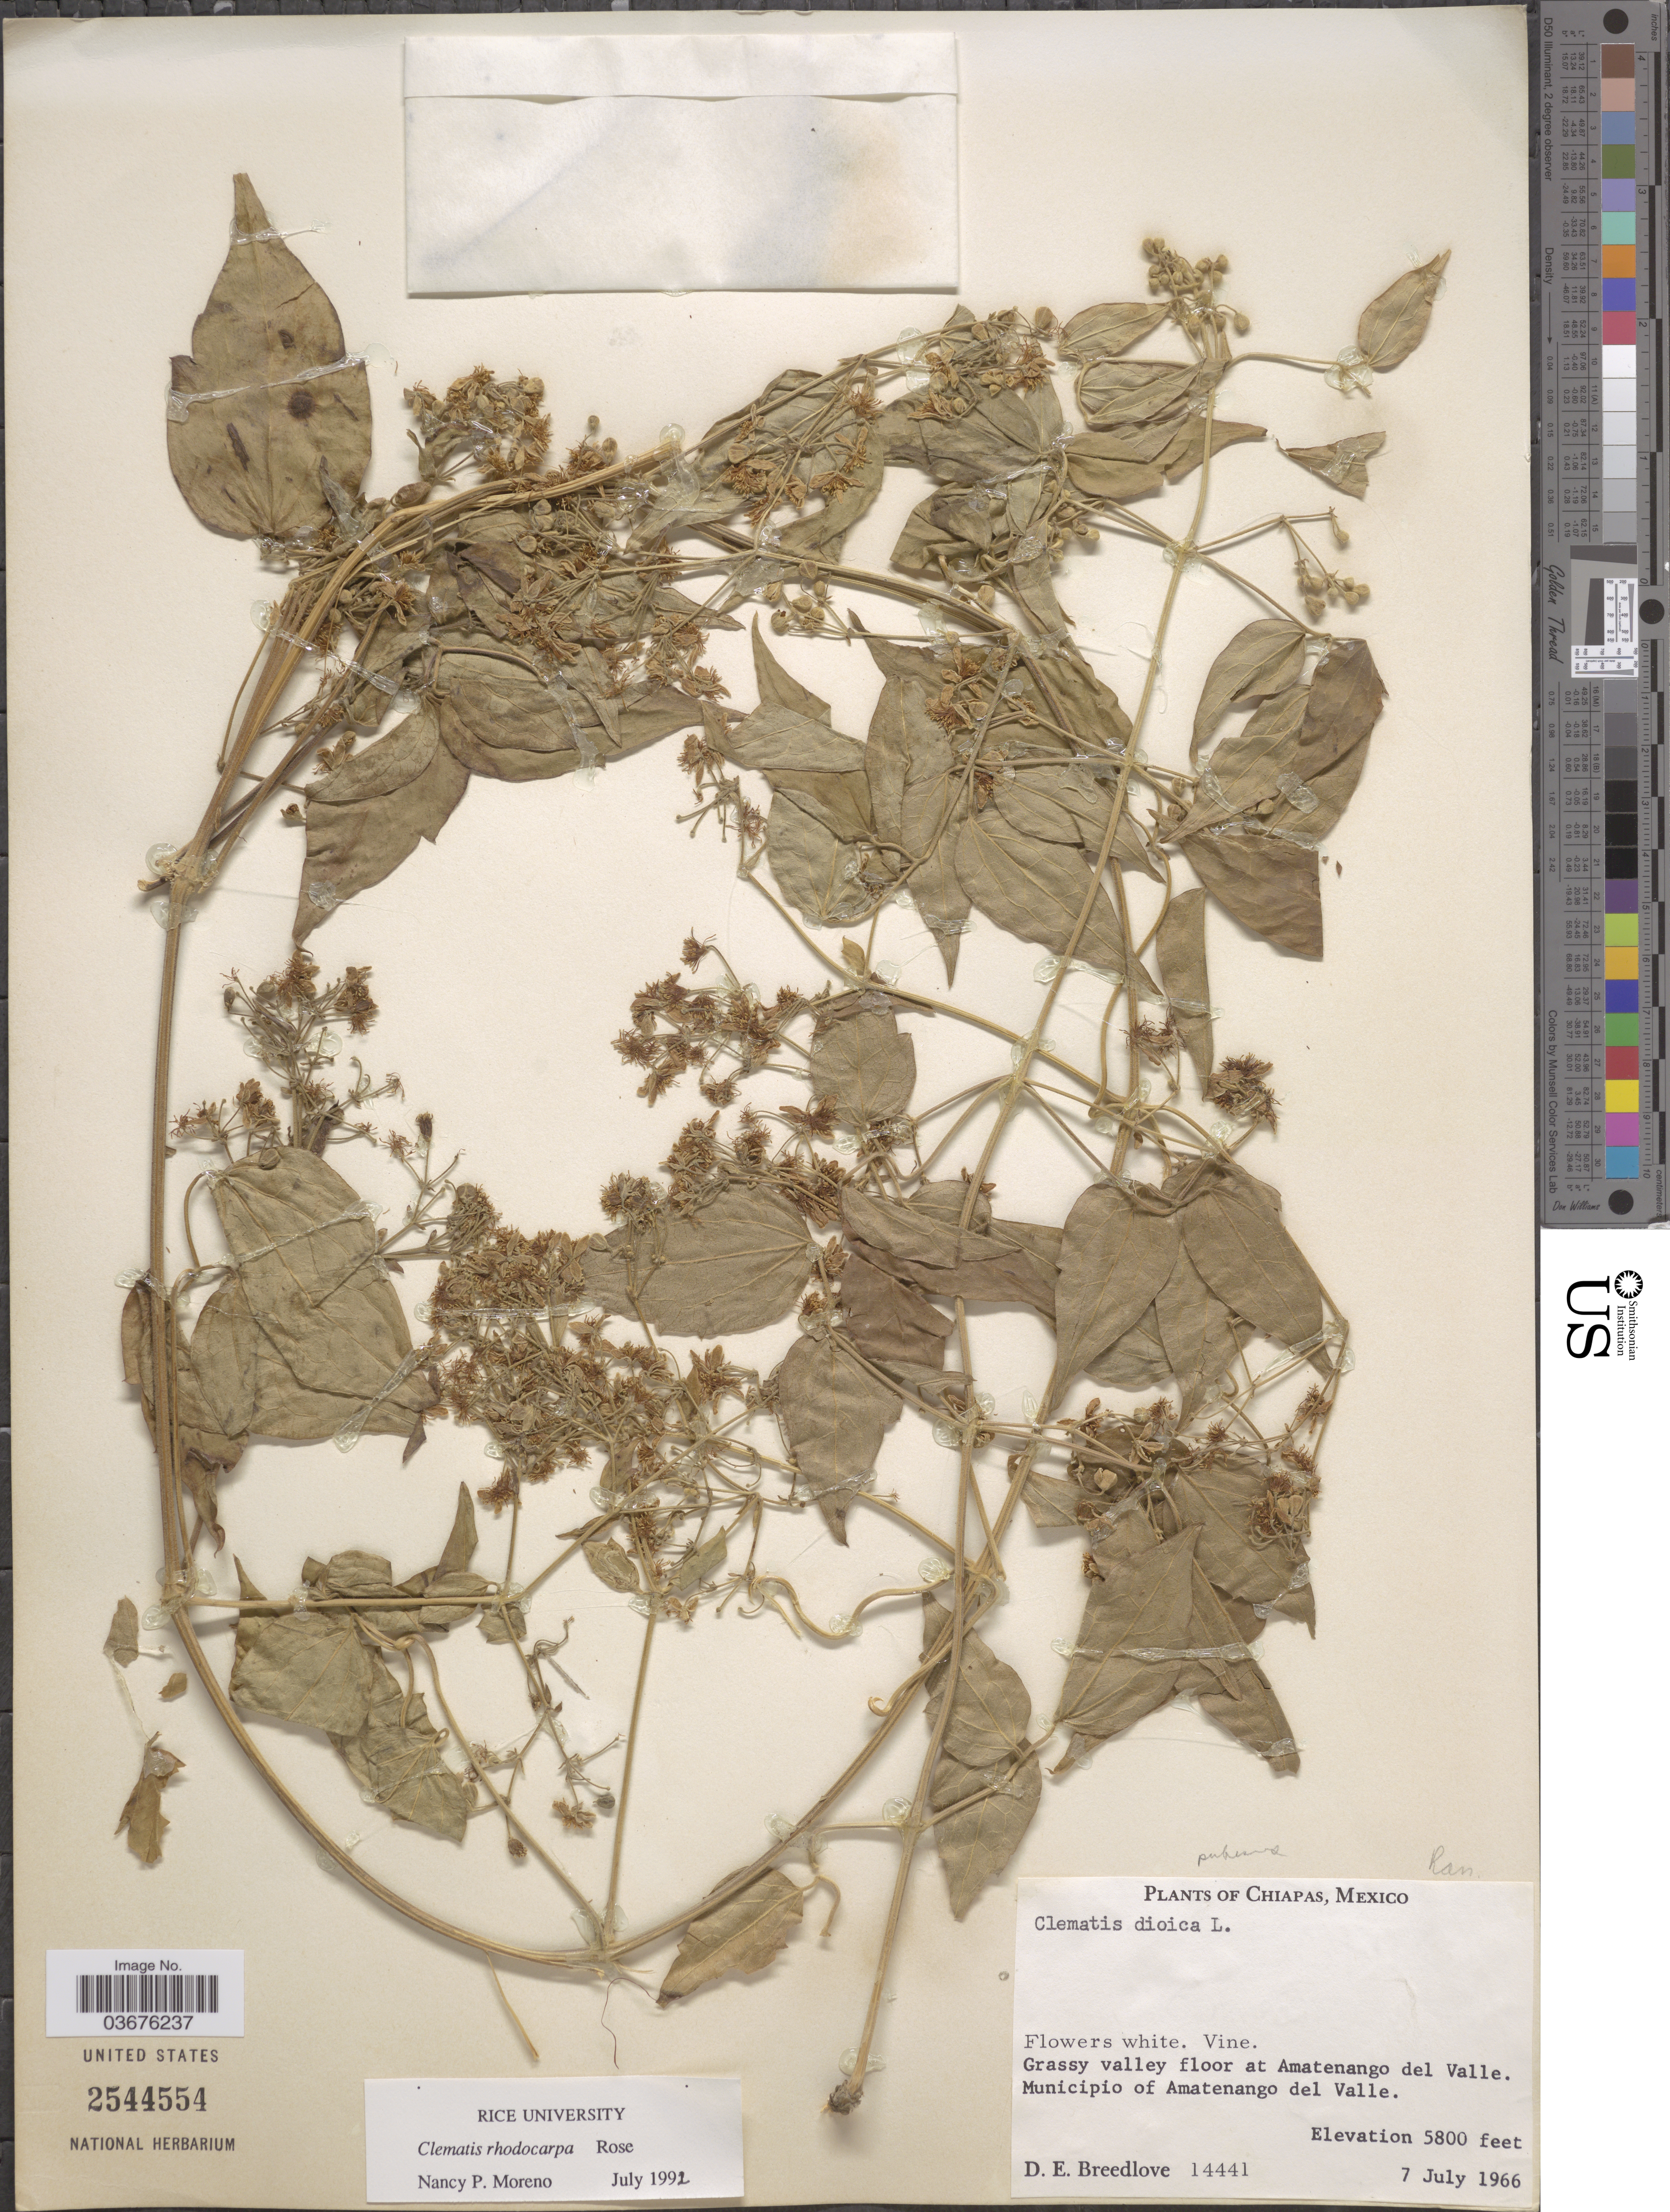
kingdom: Plantae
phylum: Tracheophyta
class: Magnoliopsida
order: Ranunculales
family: Ranunculaceae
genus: Clematis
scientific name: Clematis rhodocarpa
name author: Rose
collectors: D. E. Breedlove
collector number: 14441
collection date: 1966-07-07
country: Mexico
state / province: Chiapas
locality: Grassy valley floor at Amatenango del Valle. Municipio of Amatenango del Valle.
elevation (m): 1768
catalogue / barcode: US 2544554